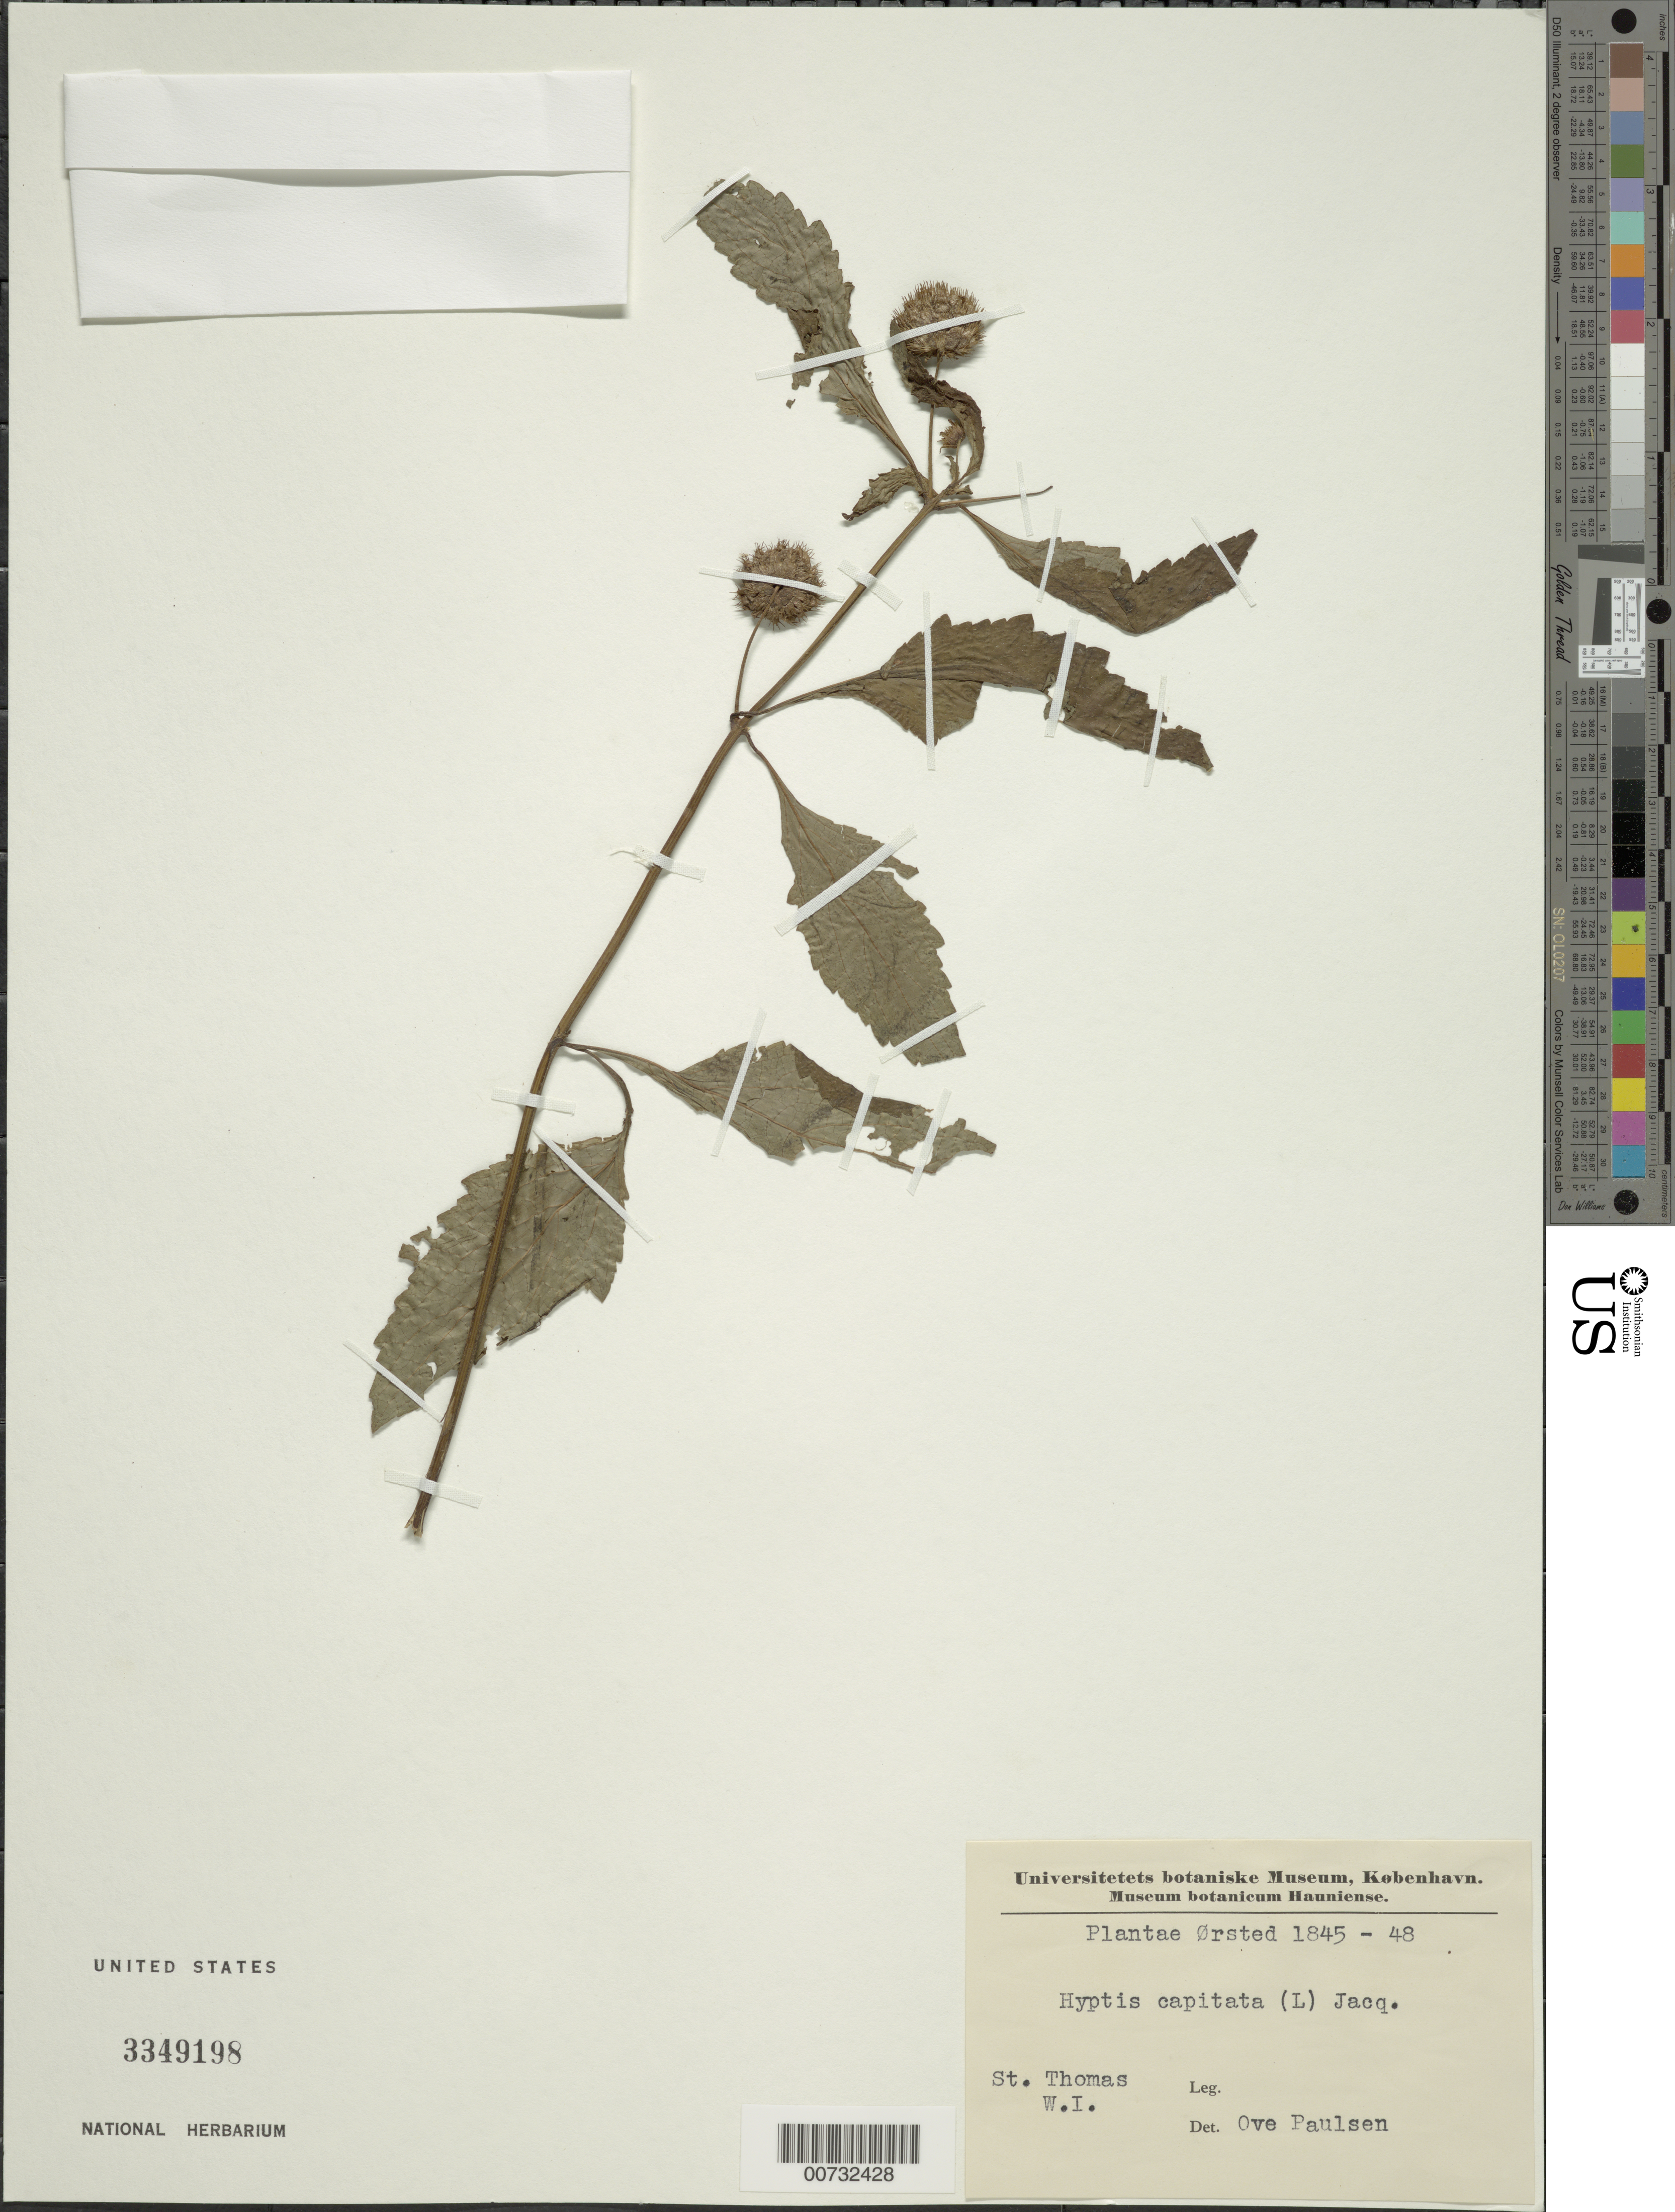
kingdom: Plantae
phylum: Tracheophyta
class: Magnoliopsida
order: Lamiales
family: Lamiaceae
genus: Hyptis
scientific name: Hyptis capitata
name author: Jacq.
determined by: Paulsen, O.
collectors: A. S. Oersted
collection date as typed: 1845 to -- --- 1848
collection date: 1845/1848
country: U.S. Virgin Islands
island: St. Thomas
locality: St. Thomas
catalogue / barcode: US 3349198